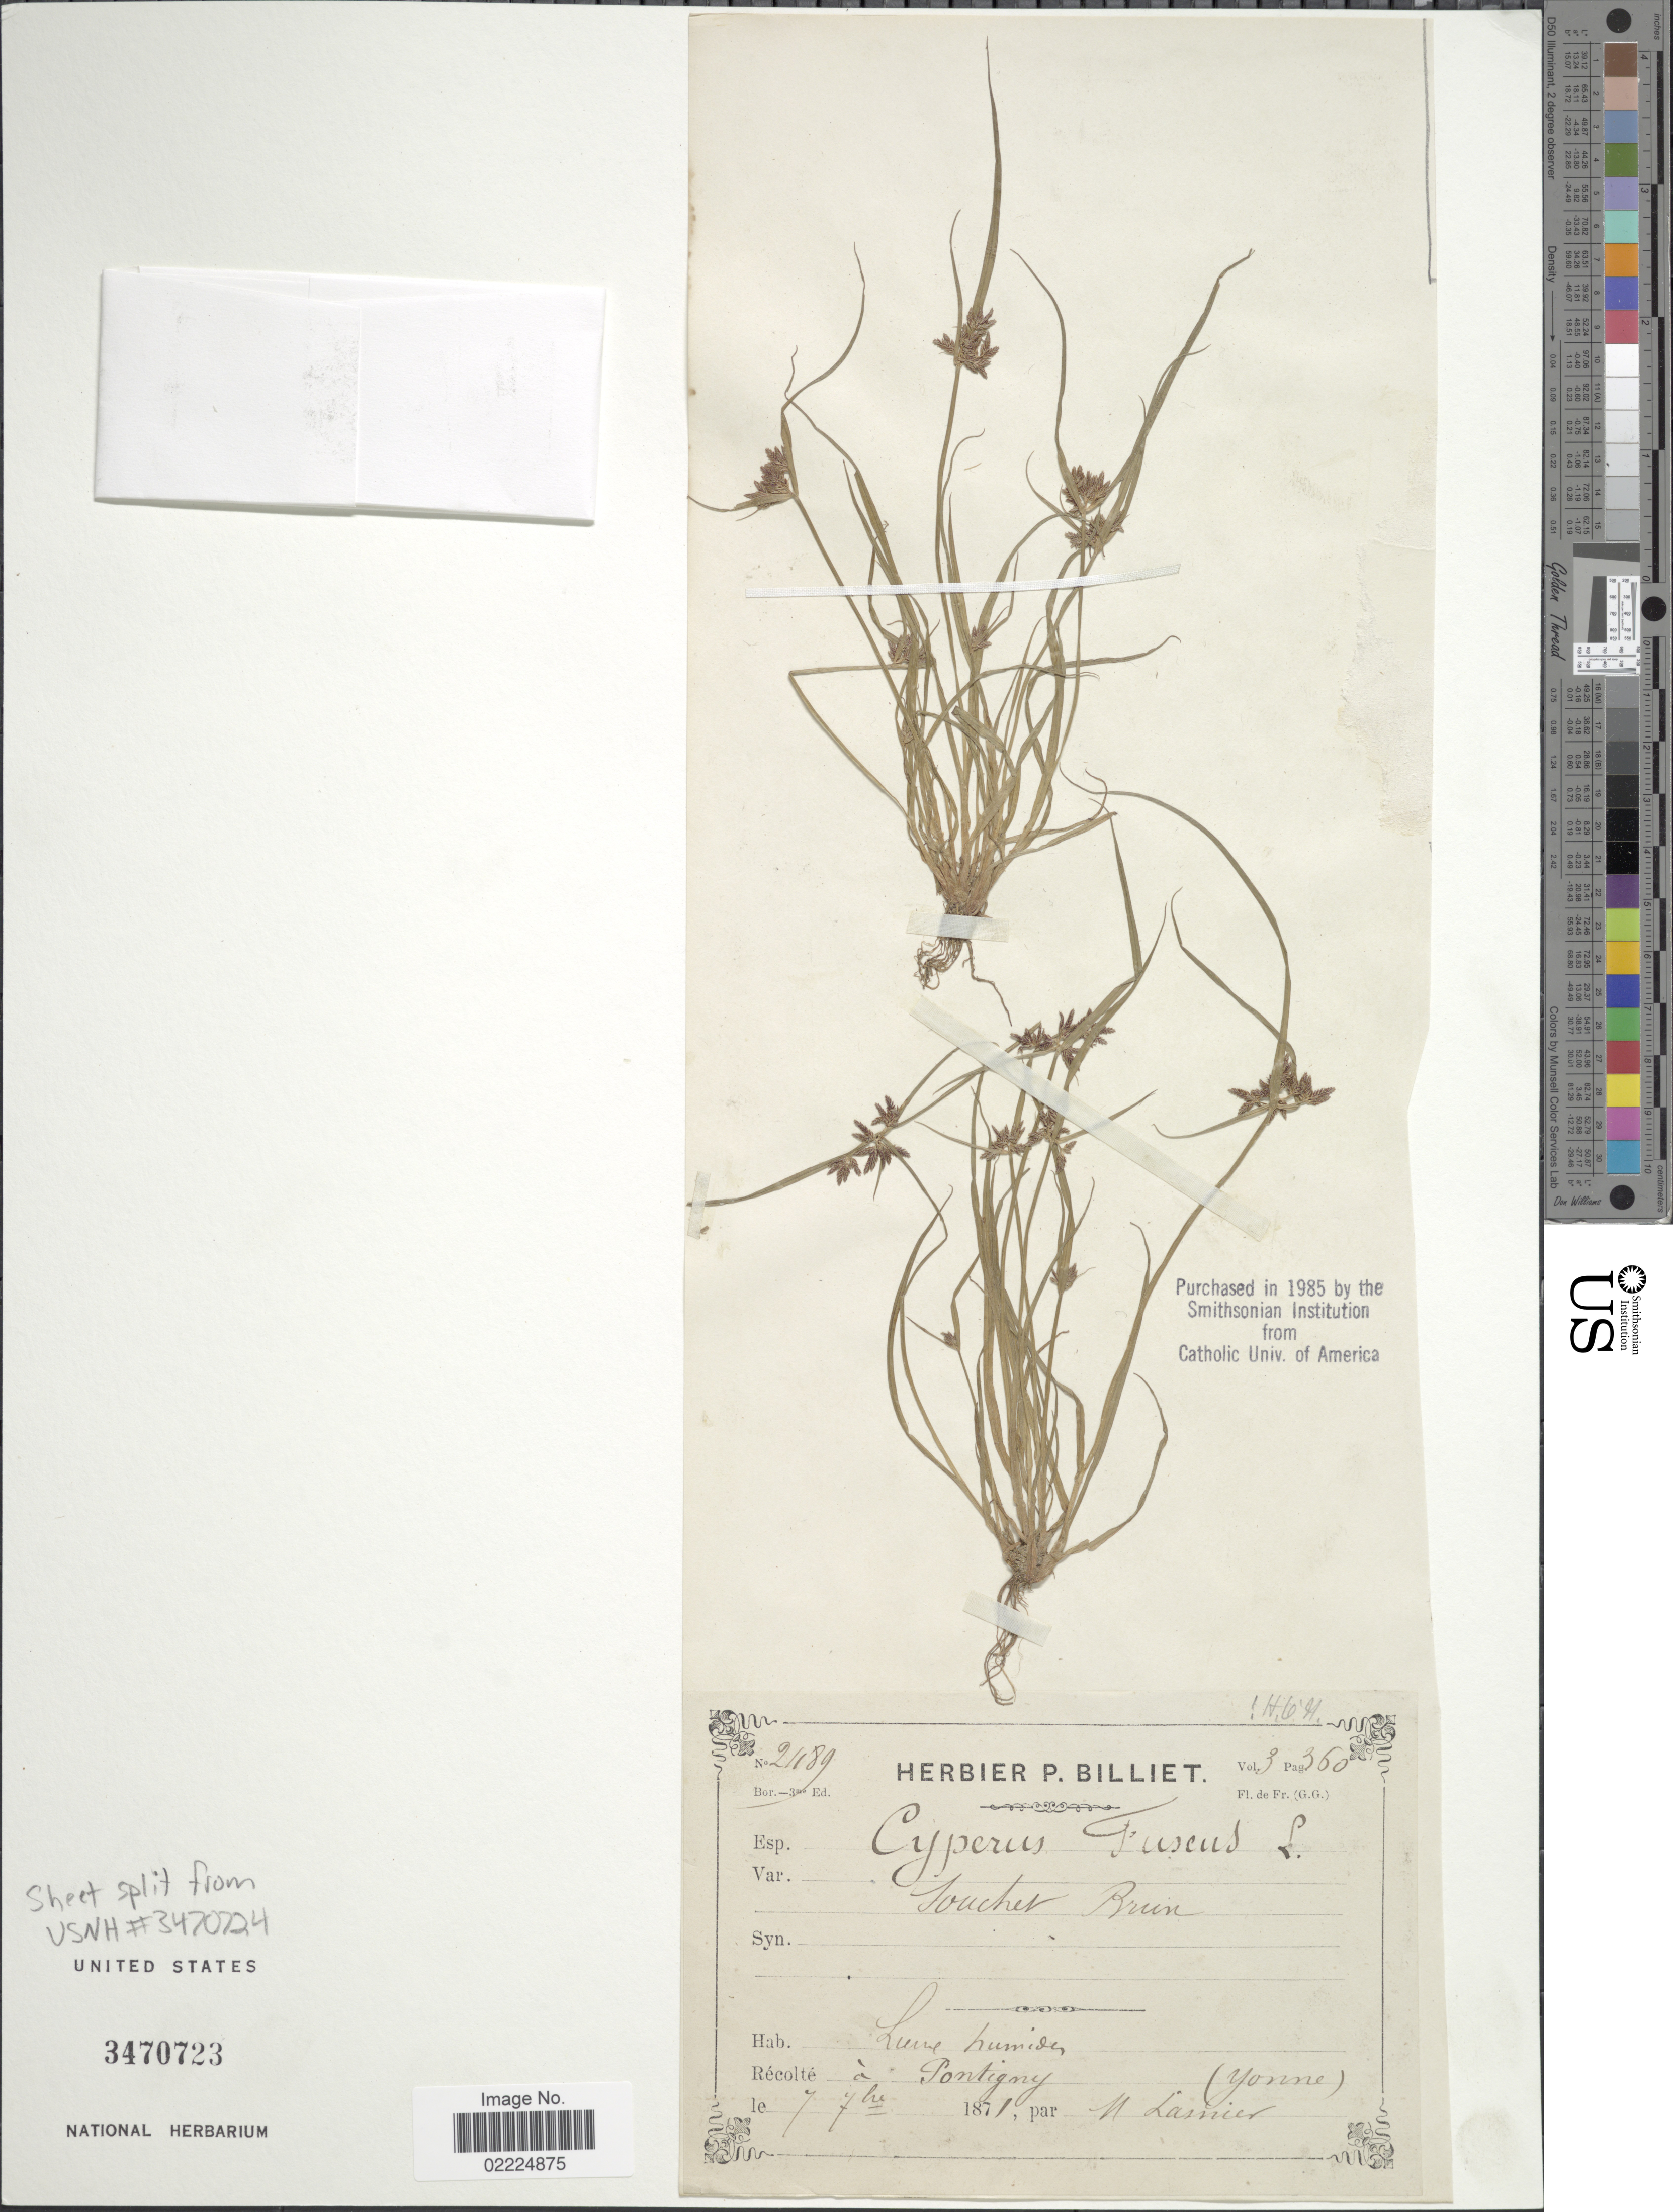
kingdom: Plantae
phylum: Tracheophyta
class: Liliopsida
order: Poales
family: Cyperaceae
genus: Cyperus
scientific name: Cyperus fuscus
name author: L.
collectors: Ex Herb. P. Billiet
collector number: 2489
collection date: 1871-09-07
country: France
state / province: Bourgogne-Franche-Comté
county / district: Yonne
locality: Lume humides, Pontigny (Yonne)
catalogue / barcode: US 3470723